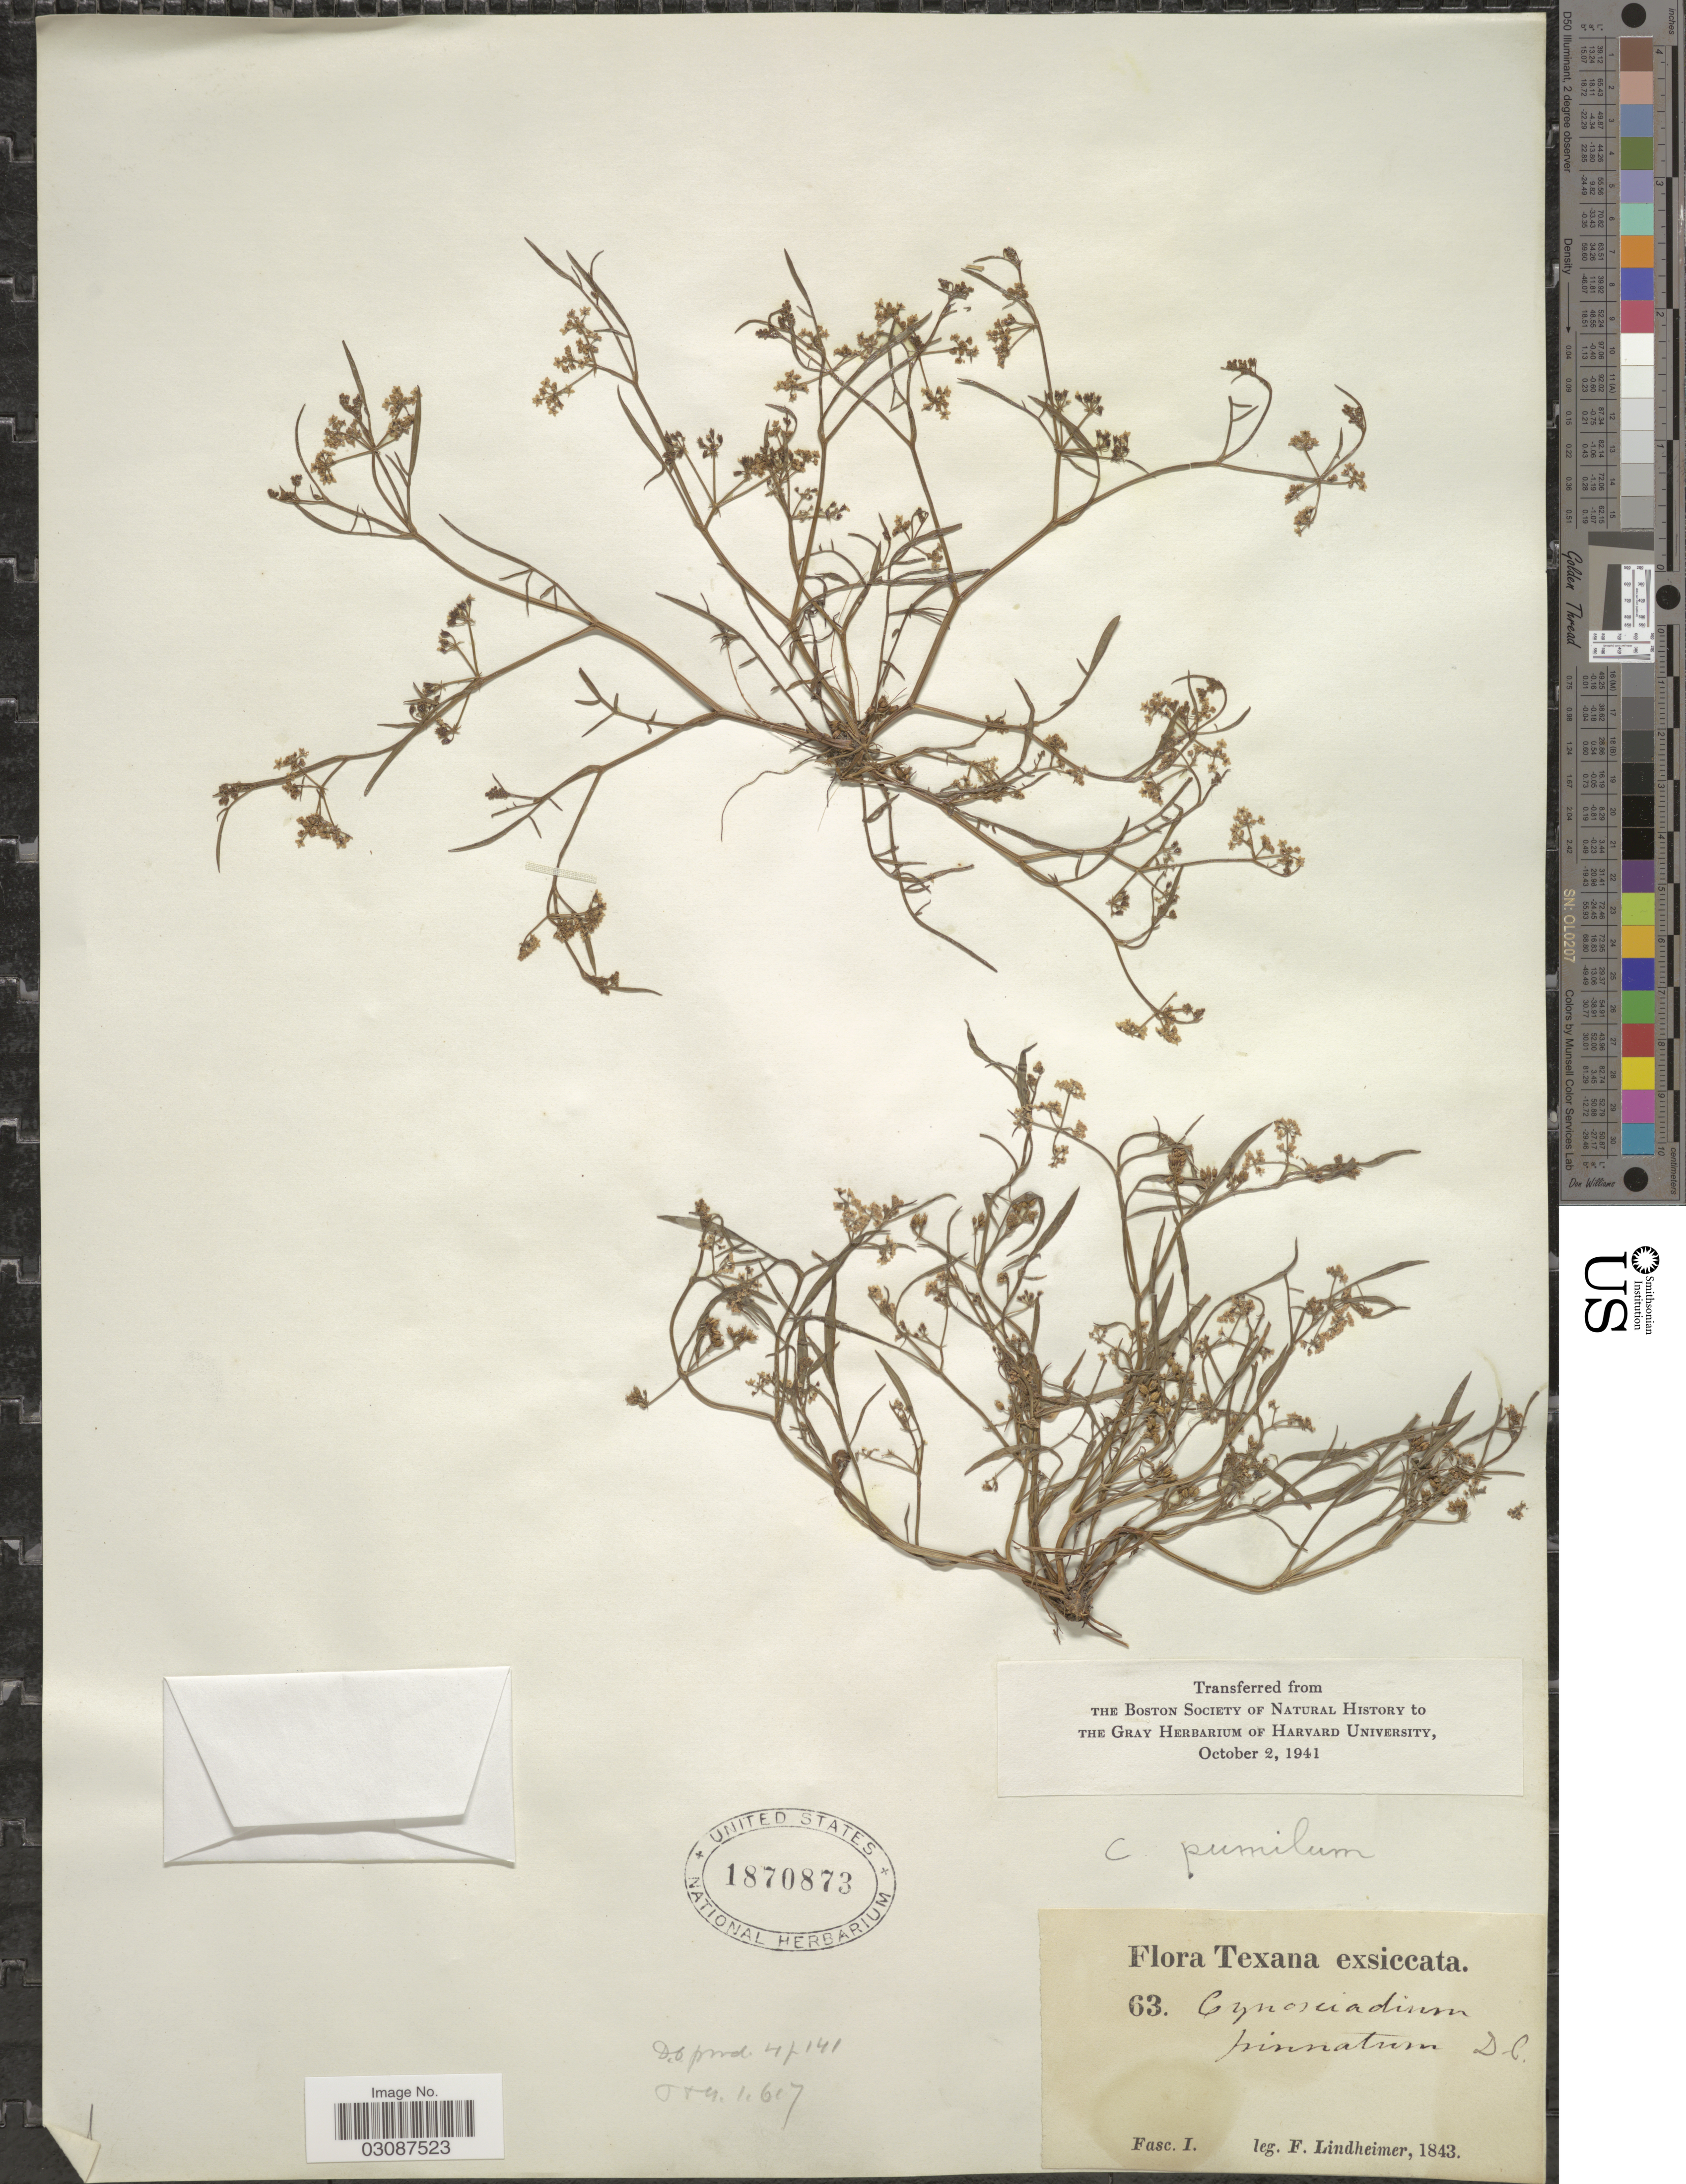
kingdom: Plantae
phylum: Tracheophyta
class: Magnoliopsida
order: Apiales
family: Apiaceae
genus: Limnosciadium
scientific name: Limnosciadium pumilum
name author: (Engelm. & A. Gray) Mathias & Constance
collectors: F. Lindheimer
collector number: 63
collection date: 1843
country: United States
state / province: Texas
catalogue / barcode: US 1870873